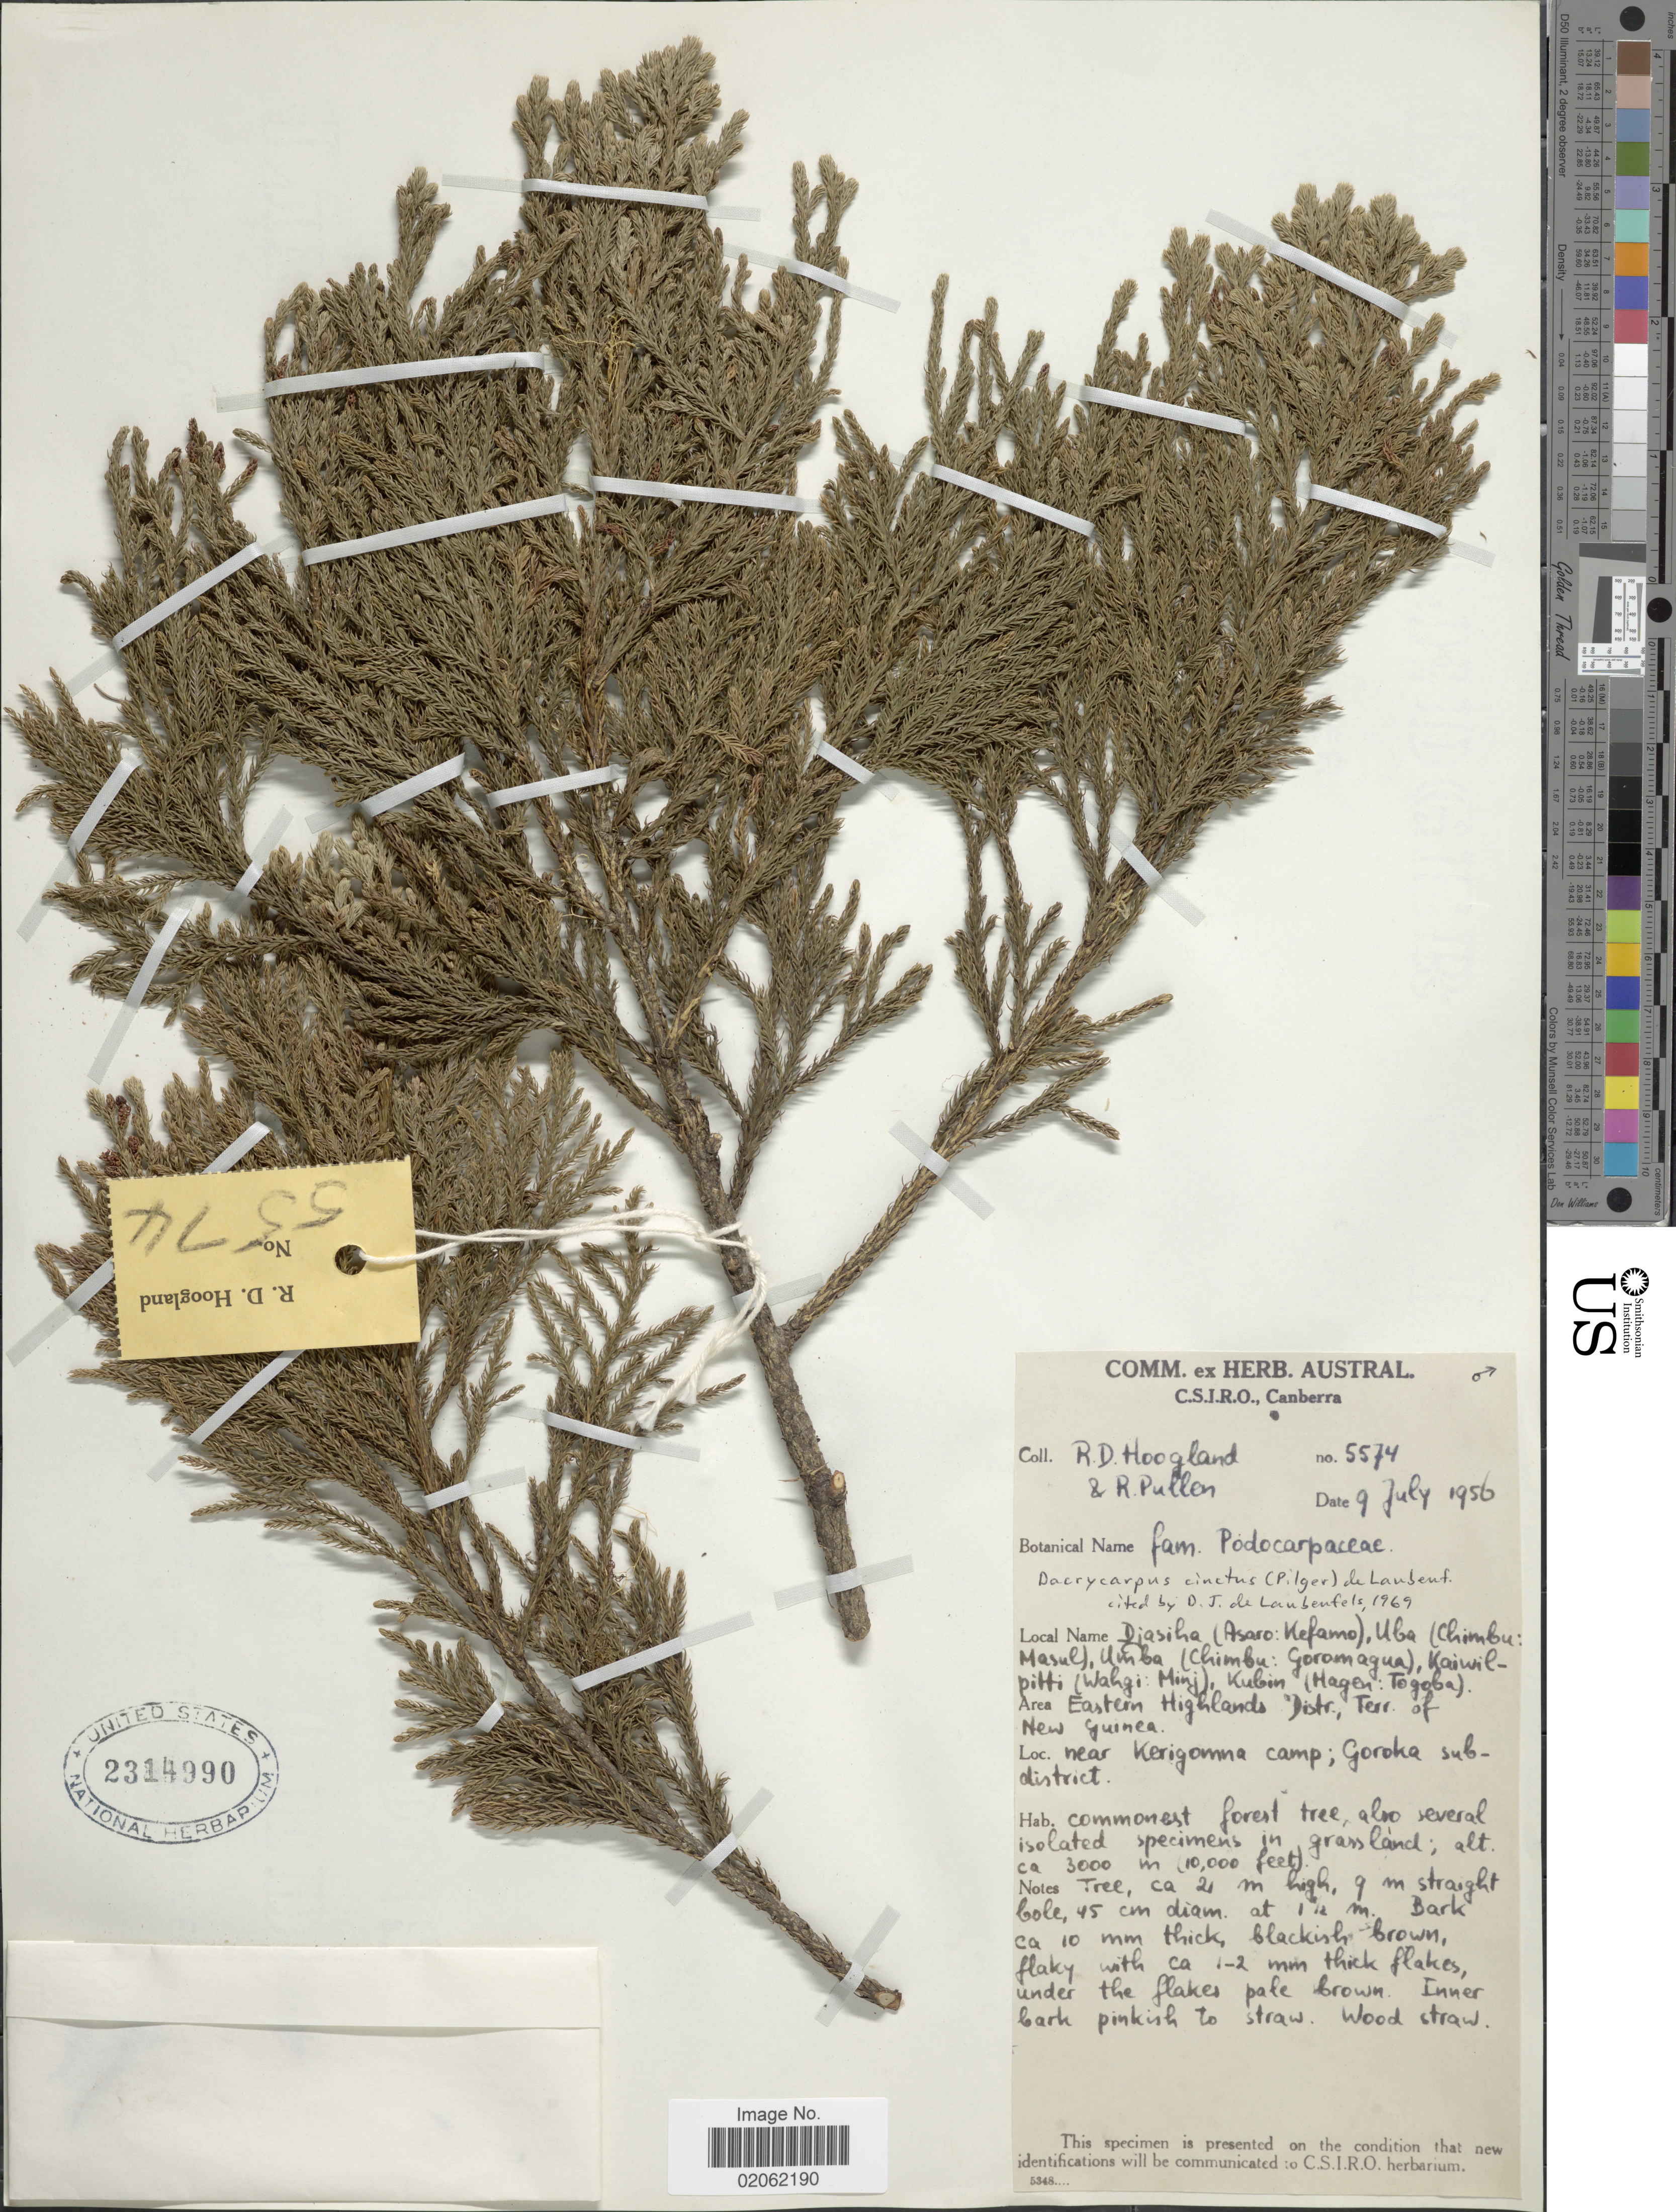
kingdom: Plantae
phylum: Tracheophyta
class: Pinopsida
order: Pinales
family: Podocarpaceae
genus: Dacrycarpus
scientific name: Dacrycarpus cinctus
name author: (Pilg.) de Laub.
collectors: R. D. Hoogland & R. Pullen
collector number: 5574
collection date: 1956-07-09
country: Papua New Guinea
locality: Area Eastern Highlands Distr., Terr of New Guinea, near Kerigomna camp; Goroka subdistrict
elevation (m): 3000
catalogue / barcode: US 2314990